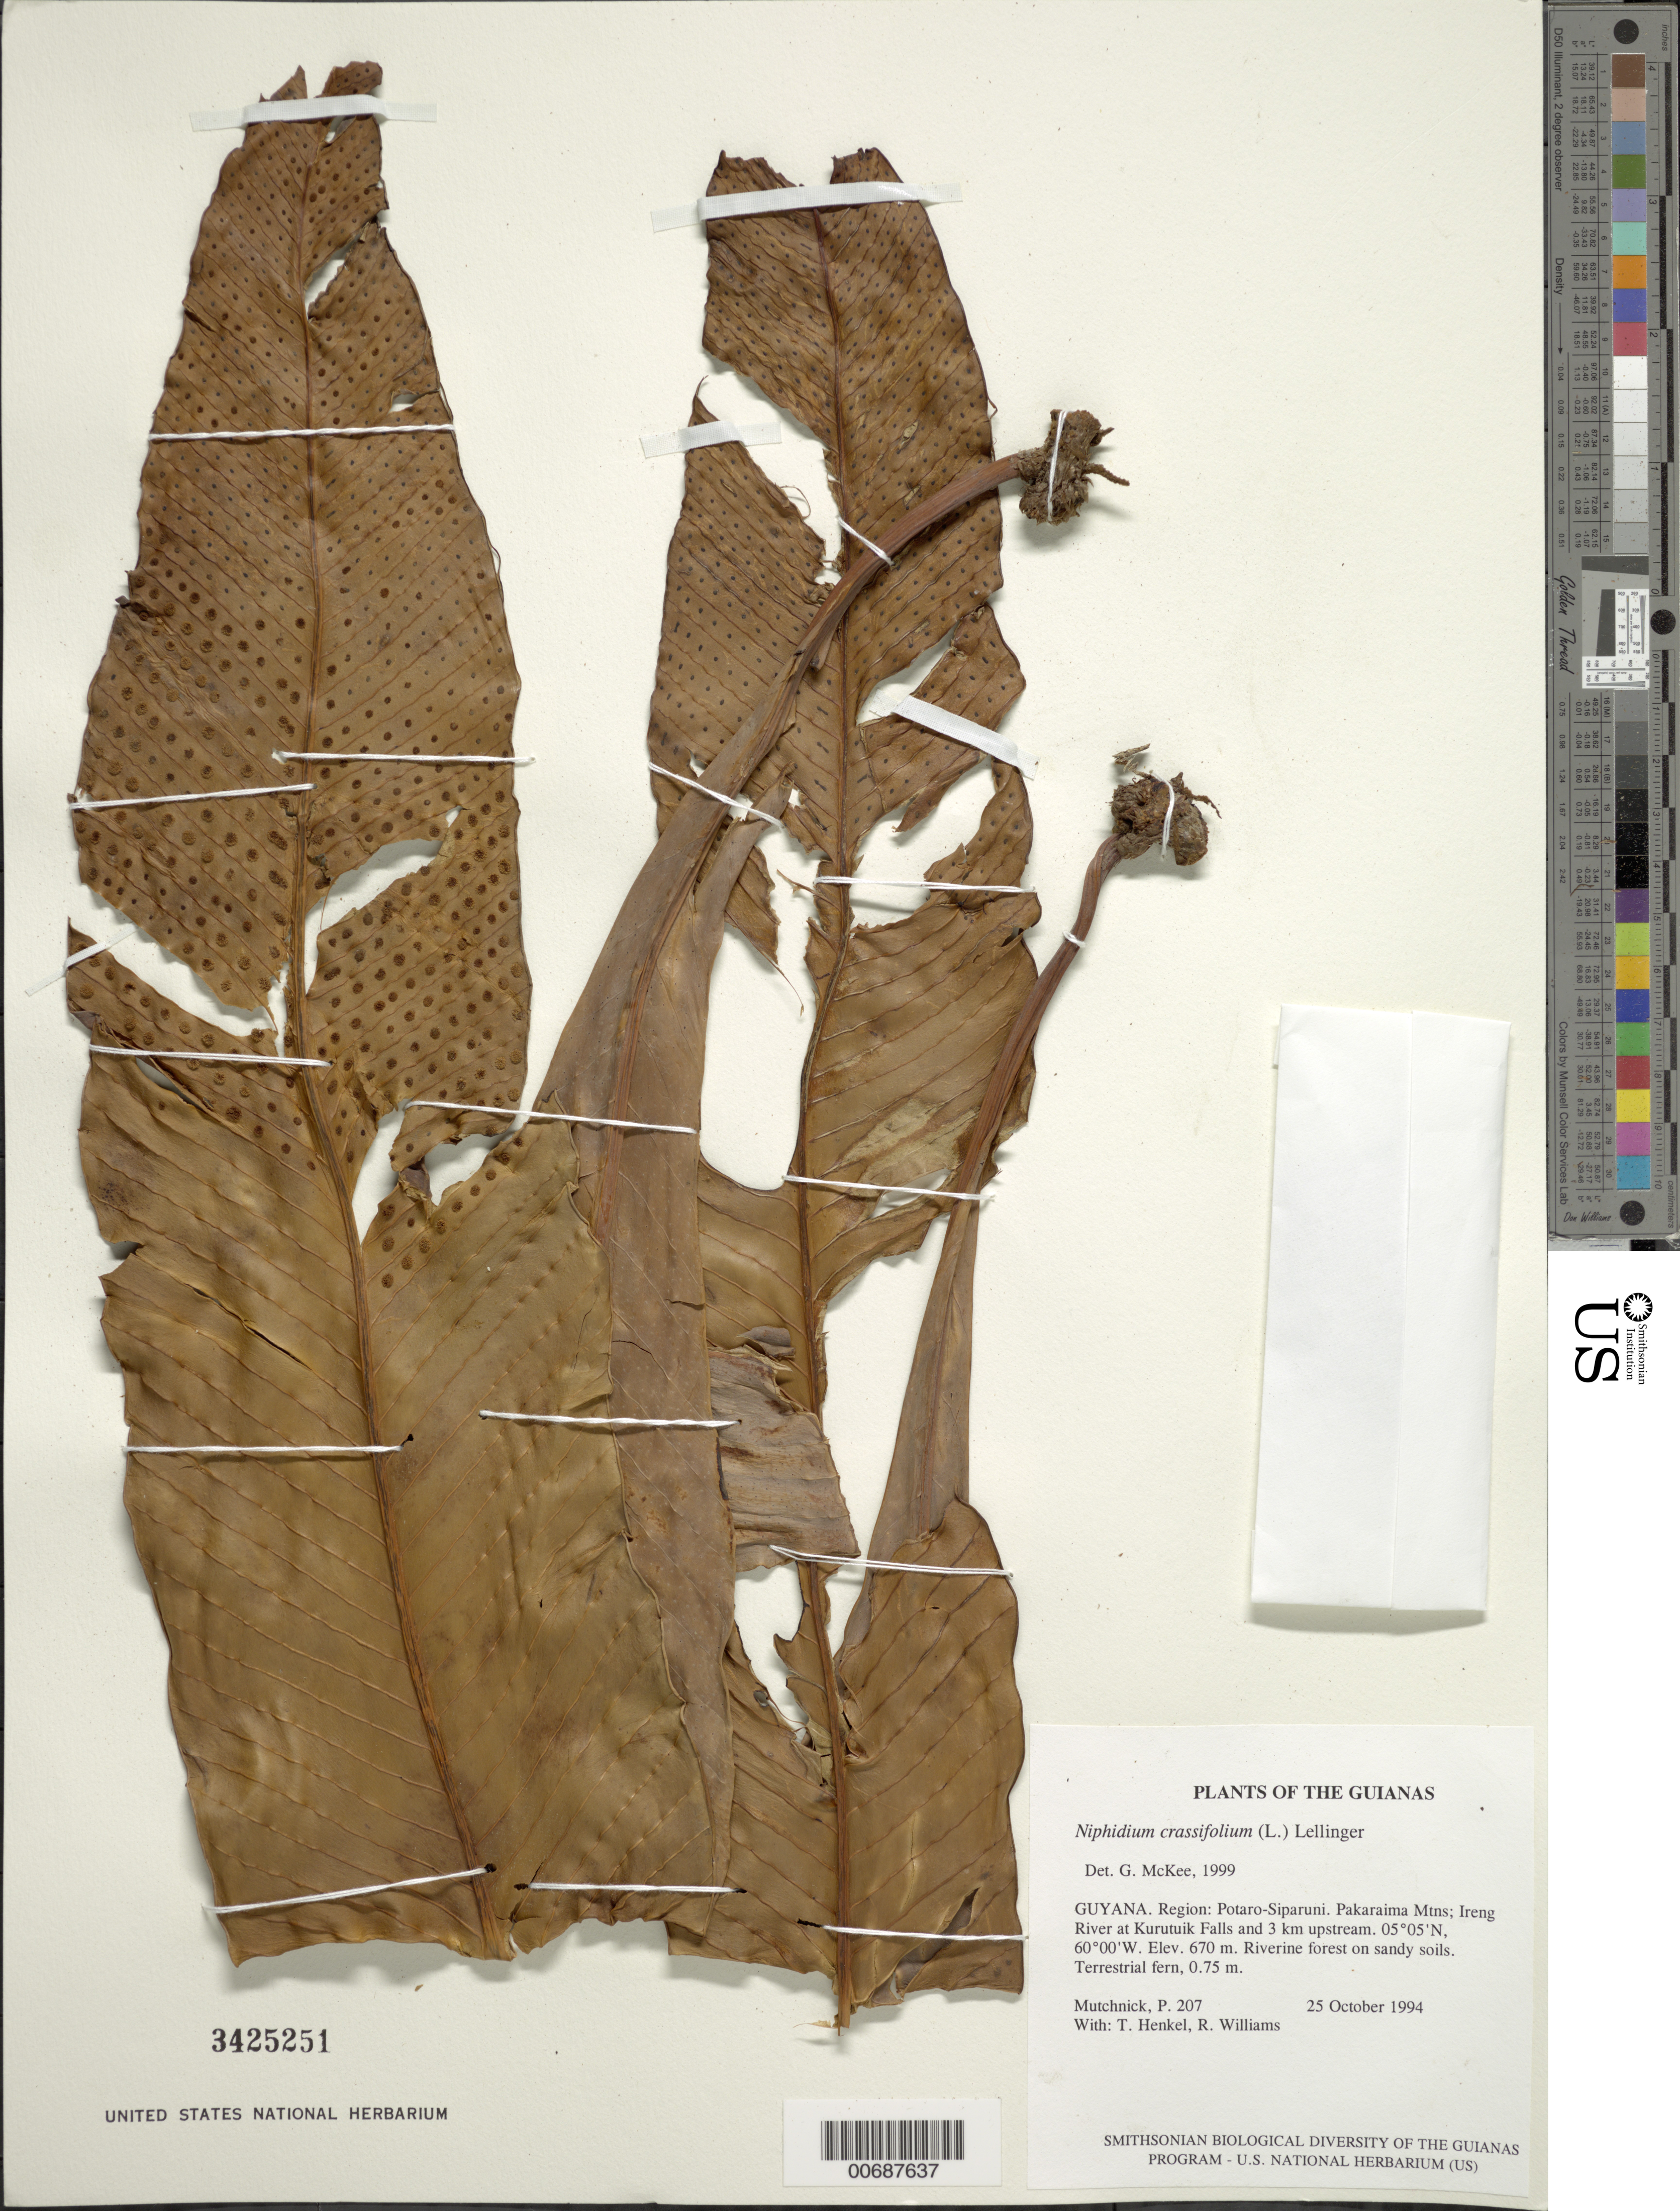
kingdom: Plantae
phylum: Tracheophyta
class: Polypodiopsida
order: Polypodiales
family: Polypodiaceae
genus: Niphidium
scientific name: Niphidium crassifolium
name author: (L.) Lellinger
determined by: McKee, G. S., (US), NMNH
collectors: P. Mutchnick, T. Henkel & R. Williams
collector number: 207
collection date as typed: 25 October 1994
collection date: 1994-10-25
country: Guyana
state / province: Potaro-Siparuni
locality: Pakaraima Mtns; Ireng River at Kurutuik Falls and 3 km upstream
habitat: Riverine forest on sandy soils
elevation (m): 670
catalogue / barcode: US 3425251